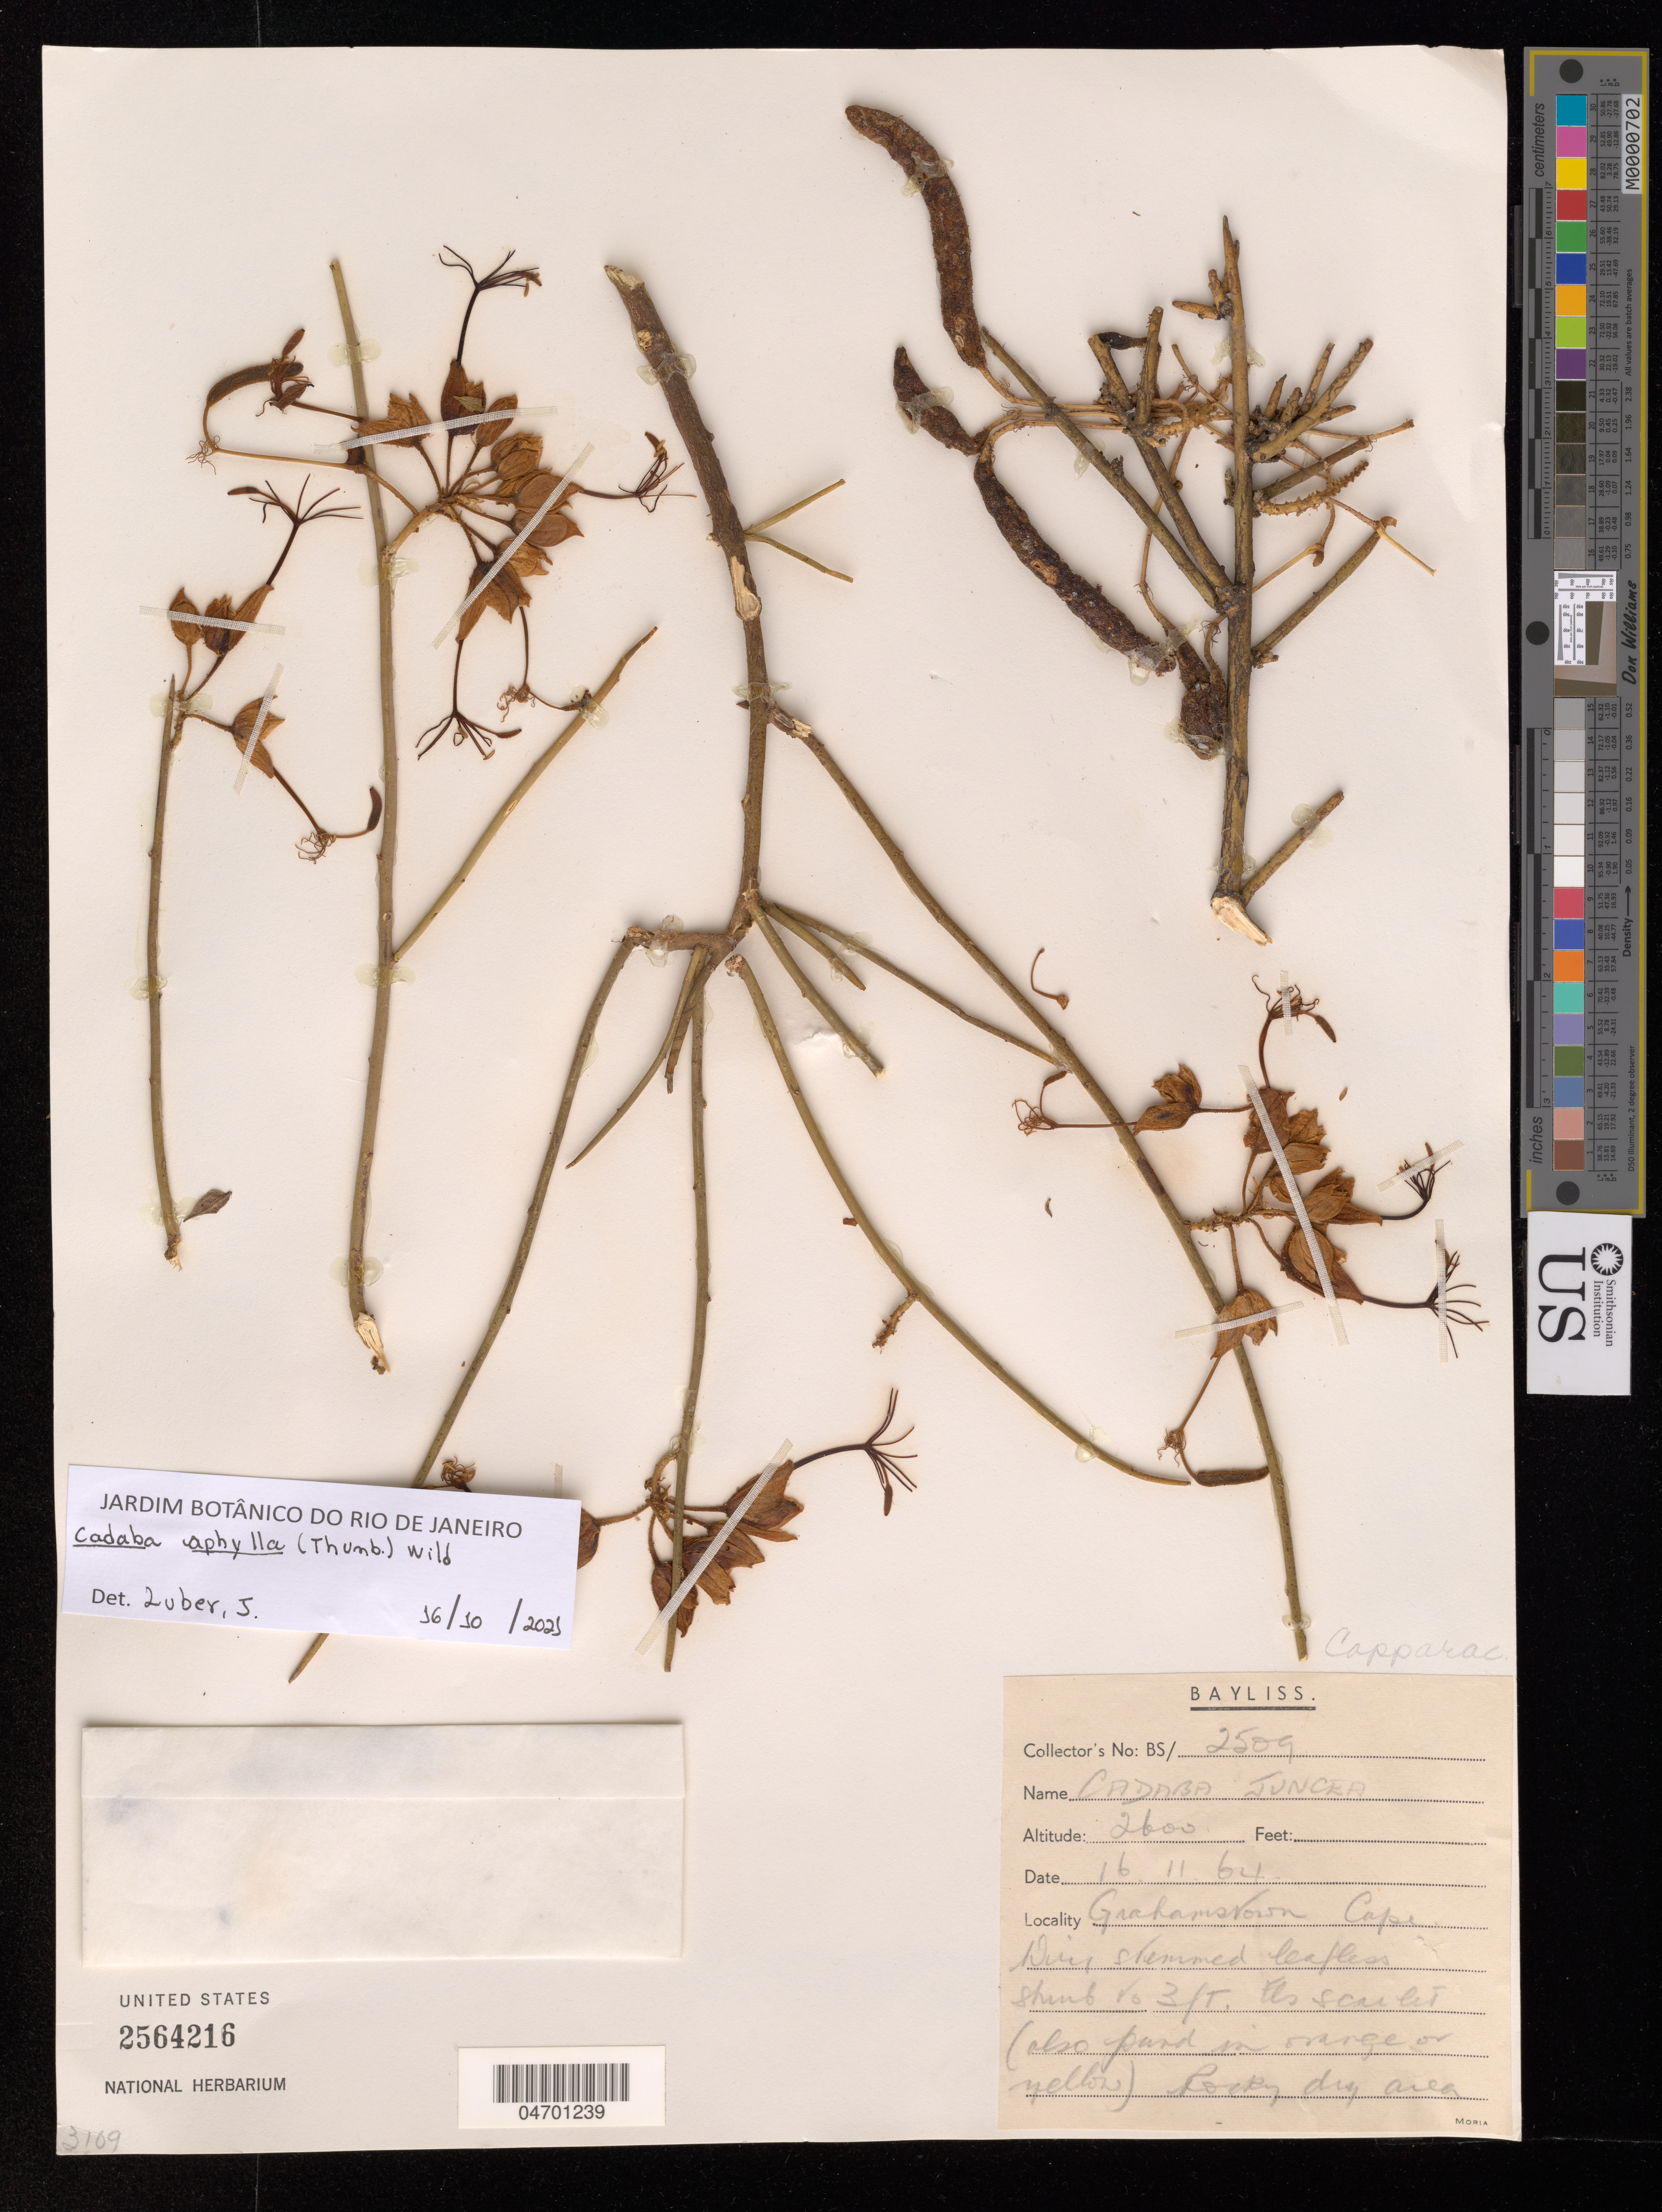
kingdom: Plantae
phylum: Tracheophyta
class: Magnoliopsida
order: Brassicales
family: Capparaceae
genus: Cadaba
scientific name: Cadaba aphylla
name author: (Thunb.) Wild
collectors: Bayliss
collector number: BS/2509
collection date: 1964-11-16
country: South Africa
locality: Grahamstown Cape.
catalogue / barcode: US 2564216